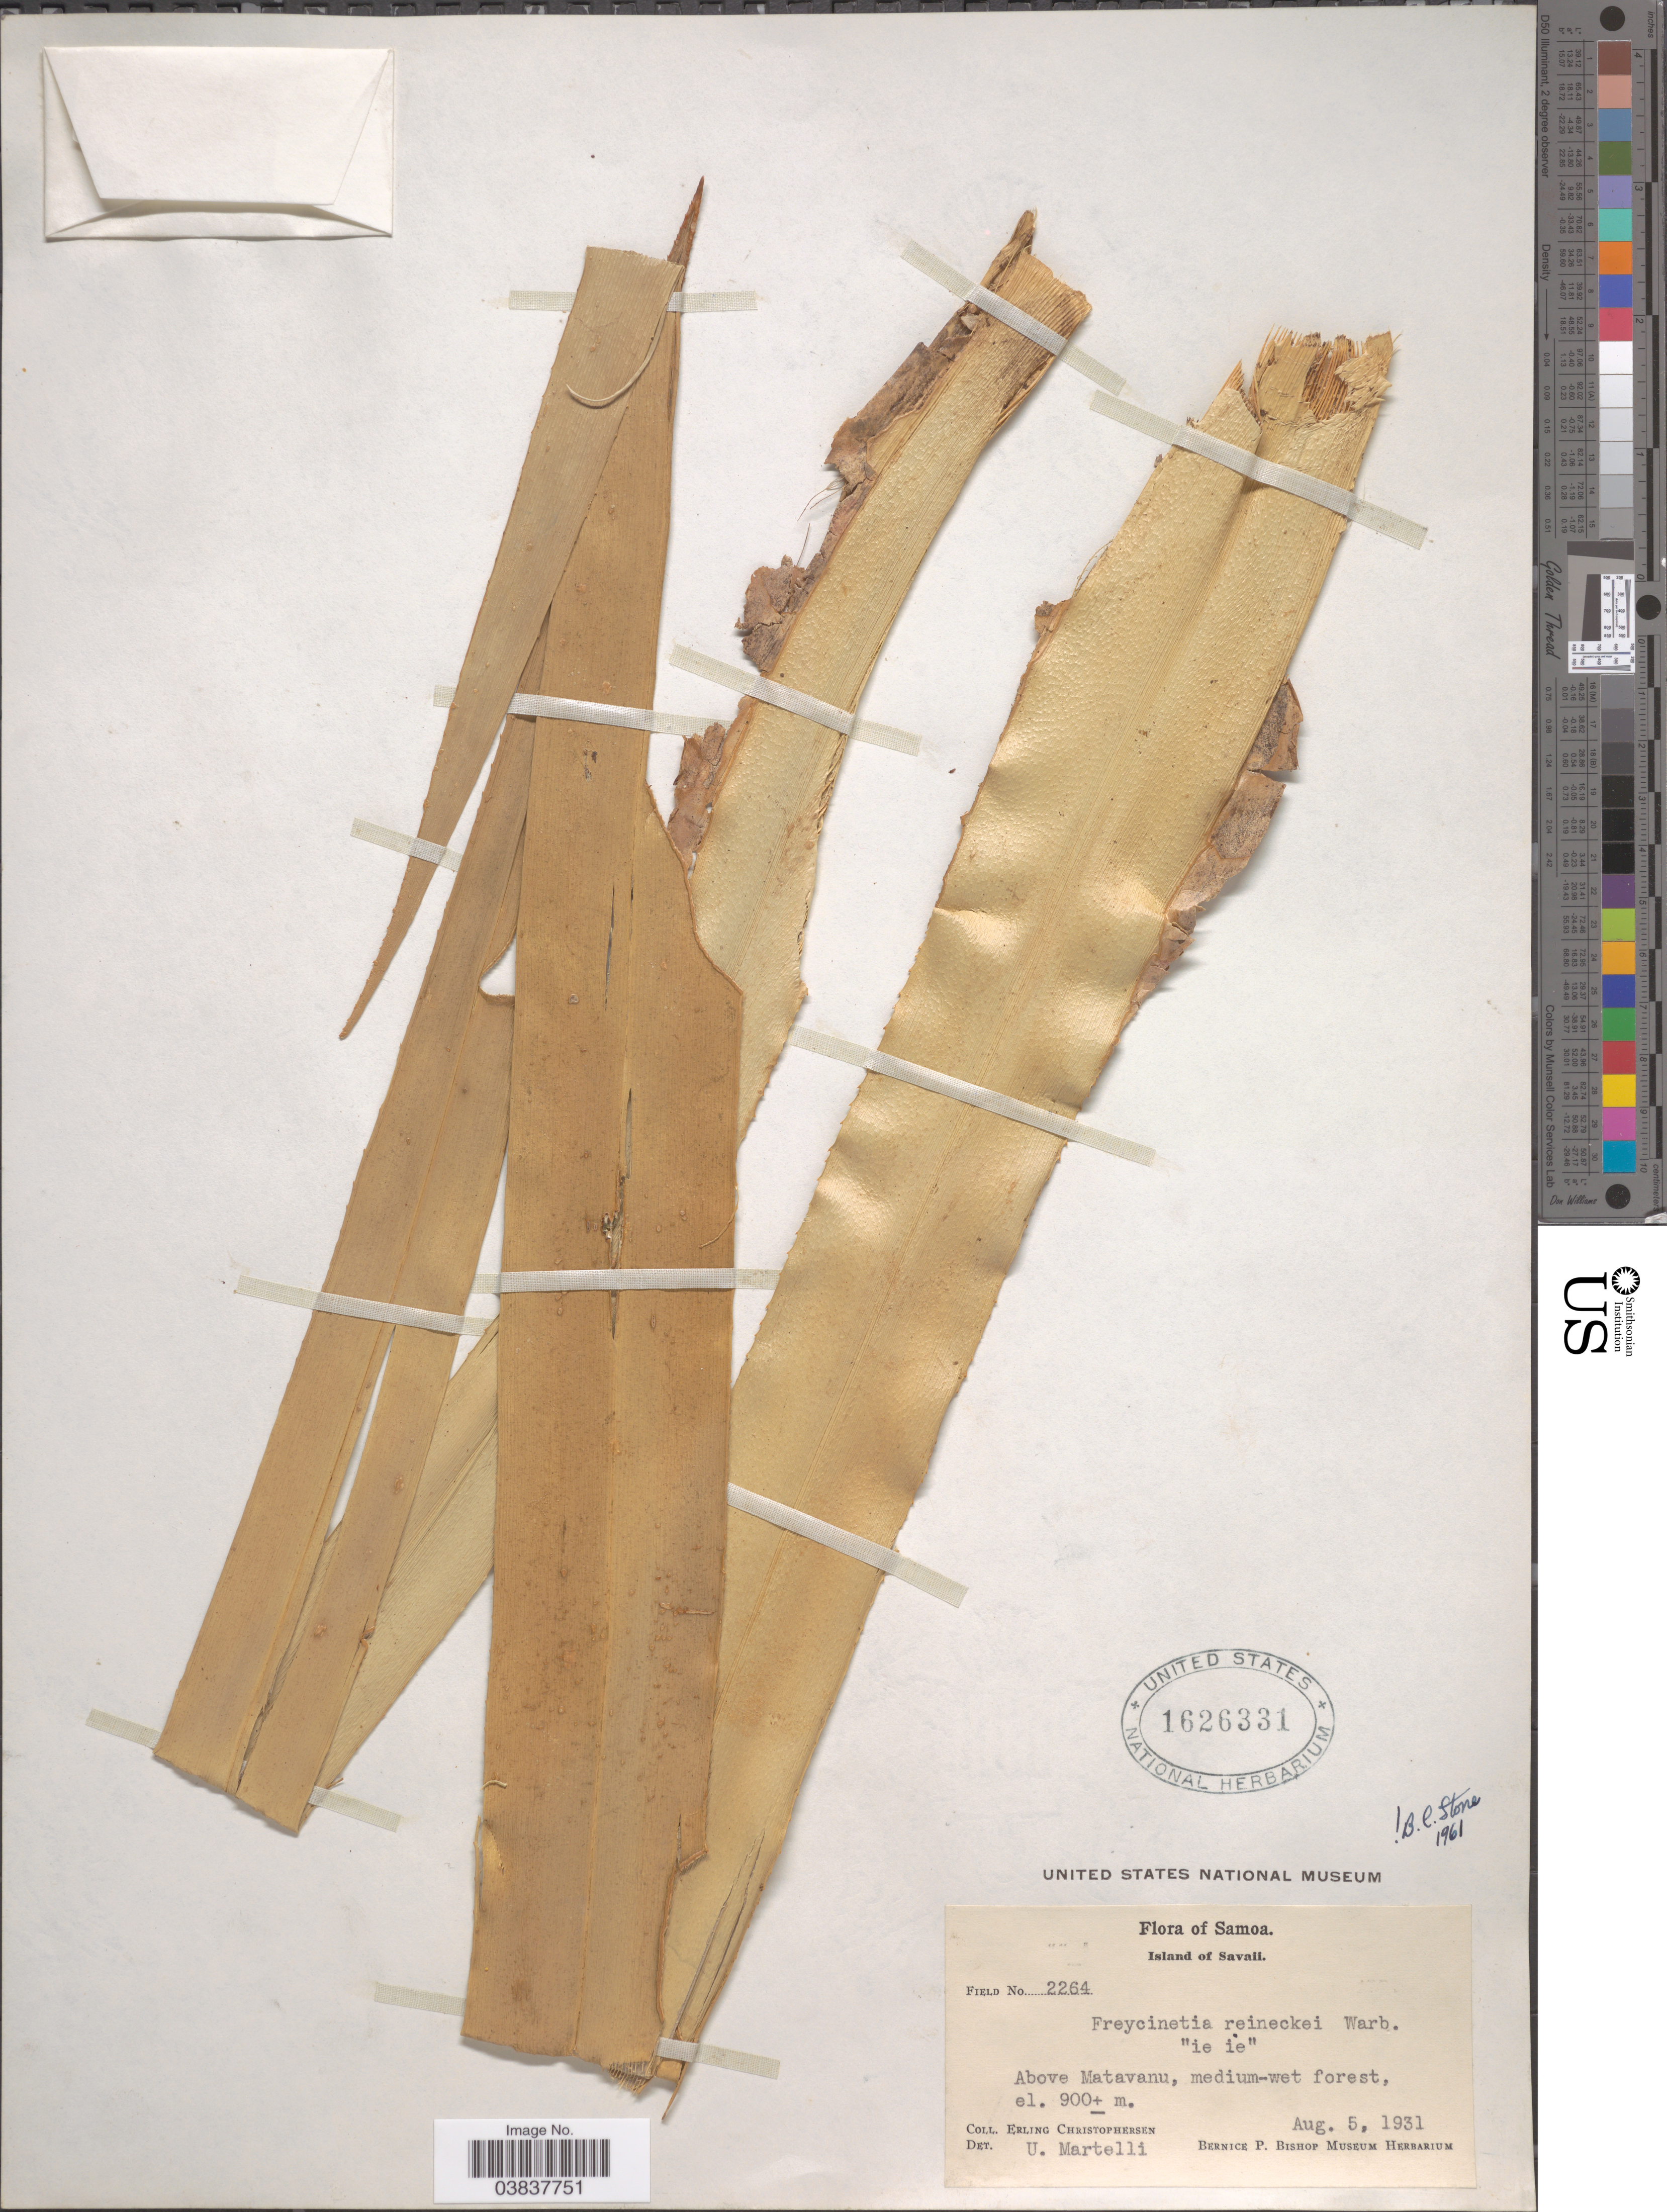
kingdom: Plantae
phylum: Tracheophyta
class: Liliopsida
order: Pandanales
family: Pandanaceae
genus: Freycinetia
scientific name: Freycinetia reineckei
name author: Warb. ex Reinecke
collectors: E. Christophersen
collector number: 2264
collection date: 1931-08-05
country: Samoa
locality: Island of Savaii. Above Matavanu.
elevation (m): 900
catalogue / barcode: US 1626331